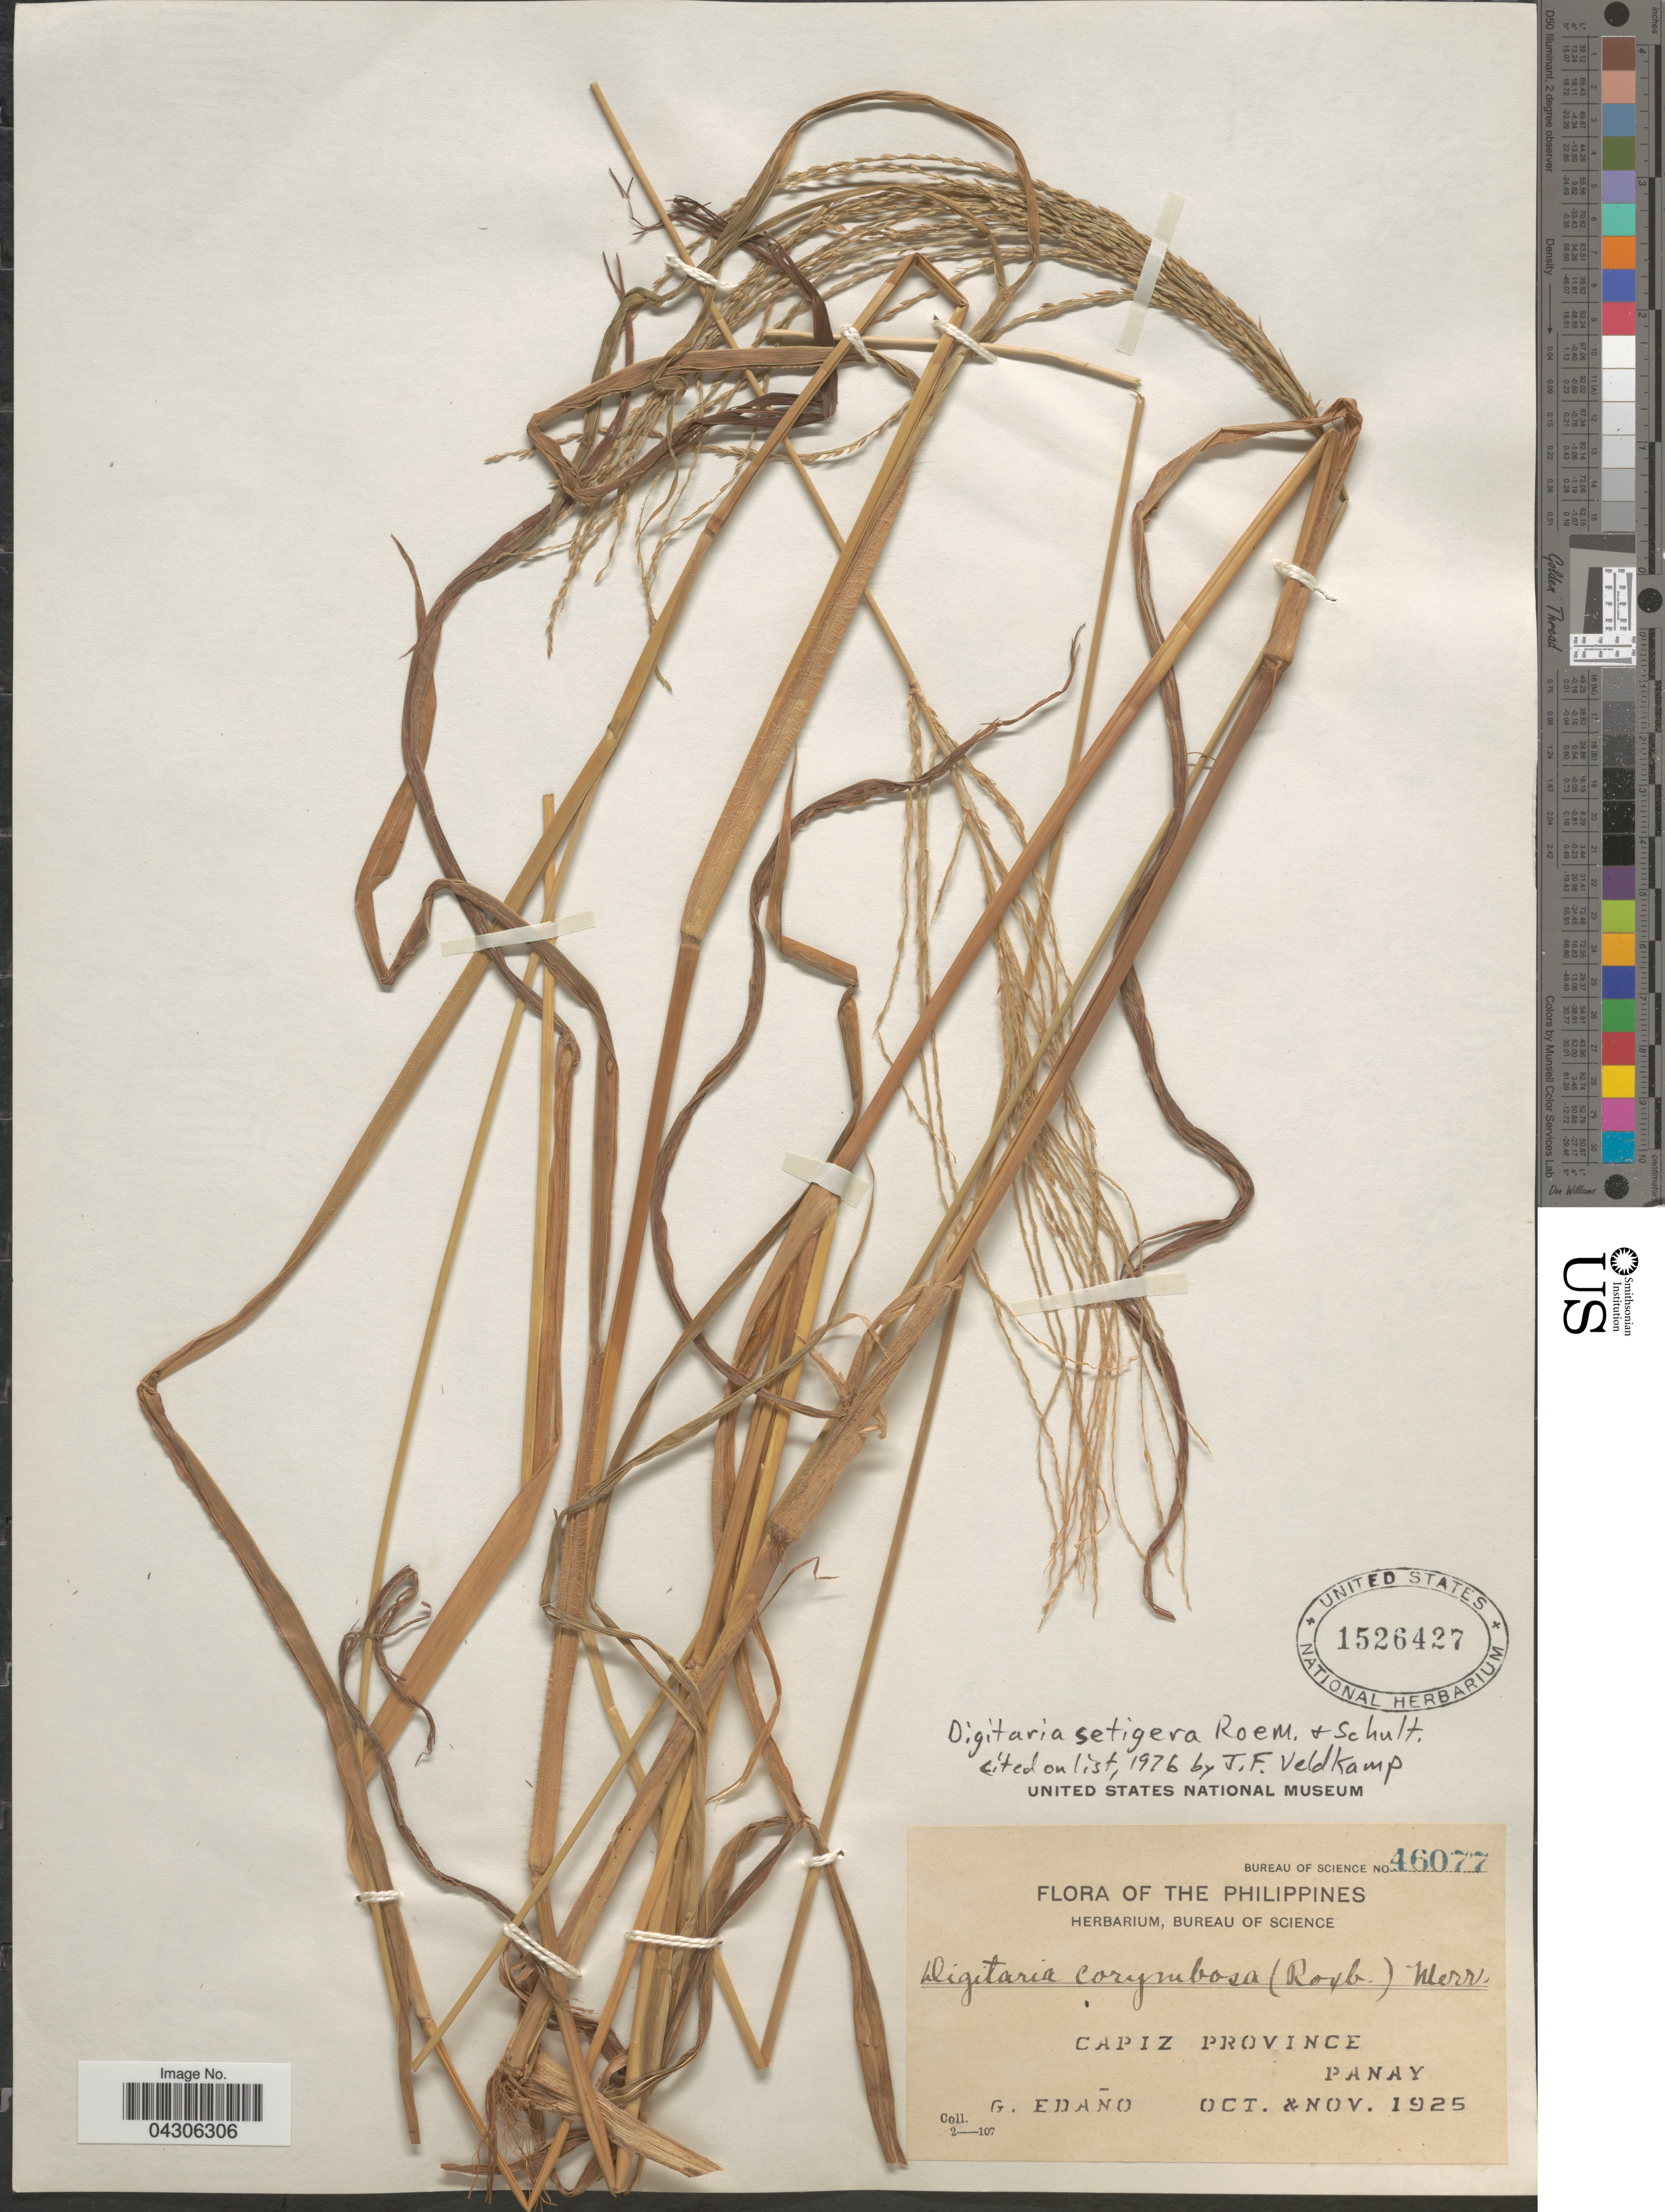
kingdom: Plantae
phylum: Tracheophyta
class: Liliopsida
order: Poales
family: Poaceae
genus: Digitaria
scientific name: Digitaria setigera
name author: Roth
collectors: G. Edaño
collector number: Bureau of Science 46077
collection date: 1925-10/1925-11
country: Philippines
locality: Capiz Province. Panay.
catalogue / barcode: US 1526427